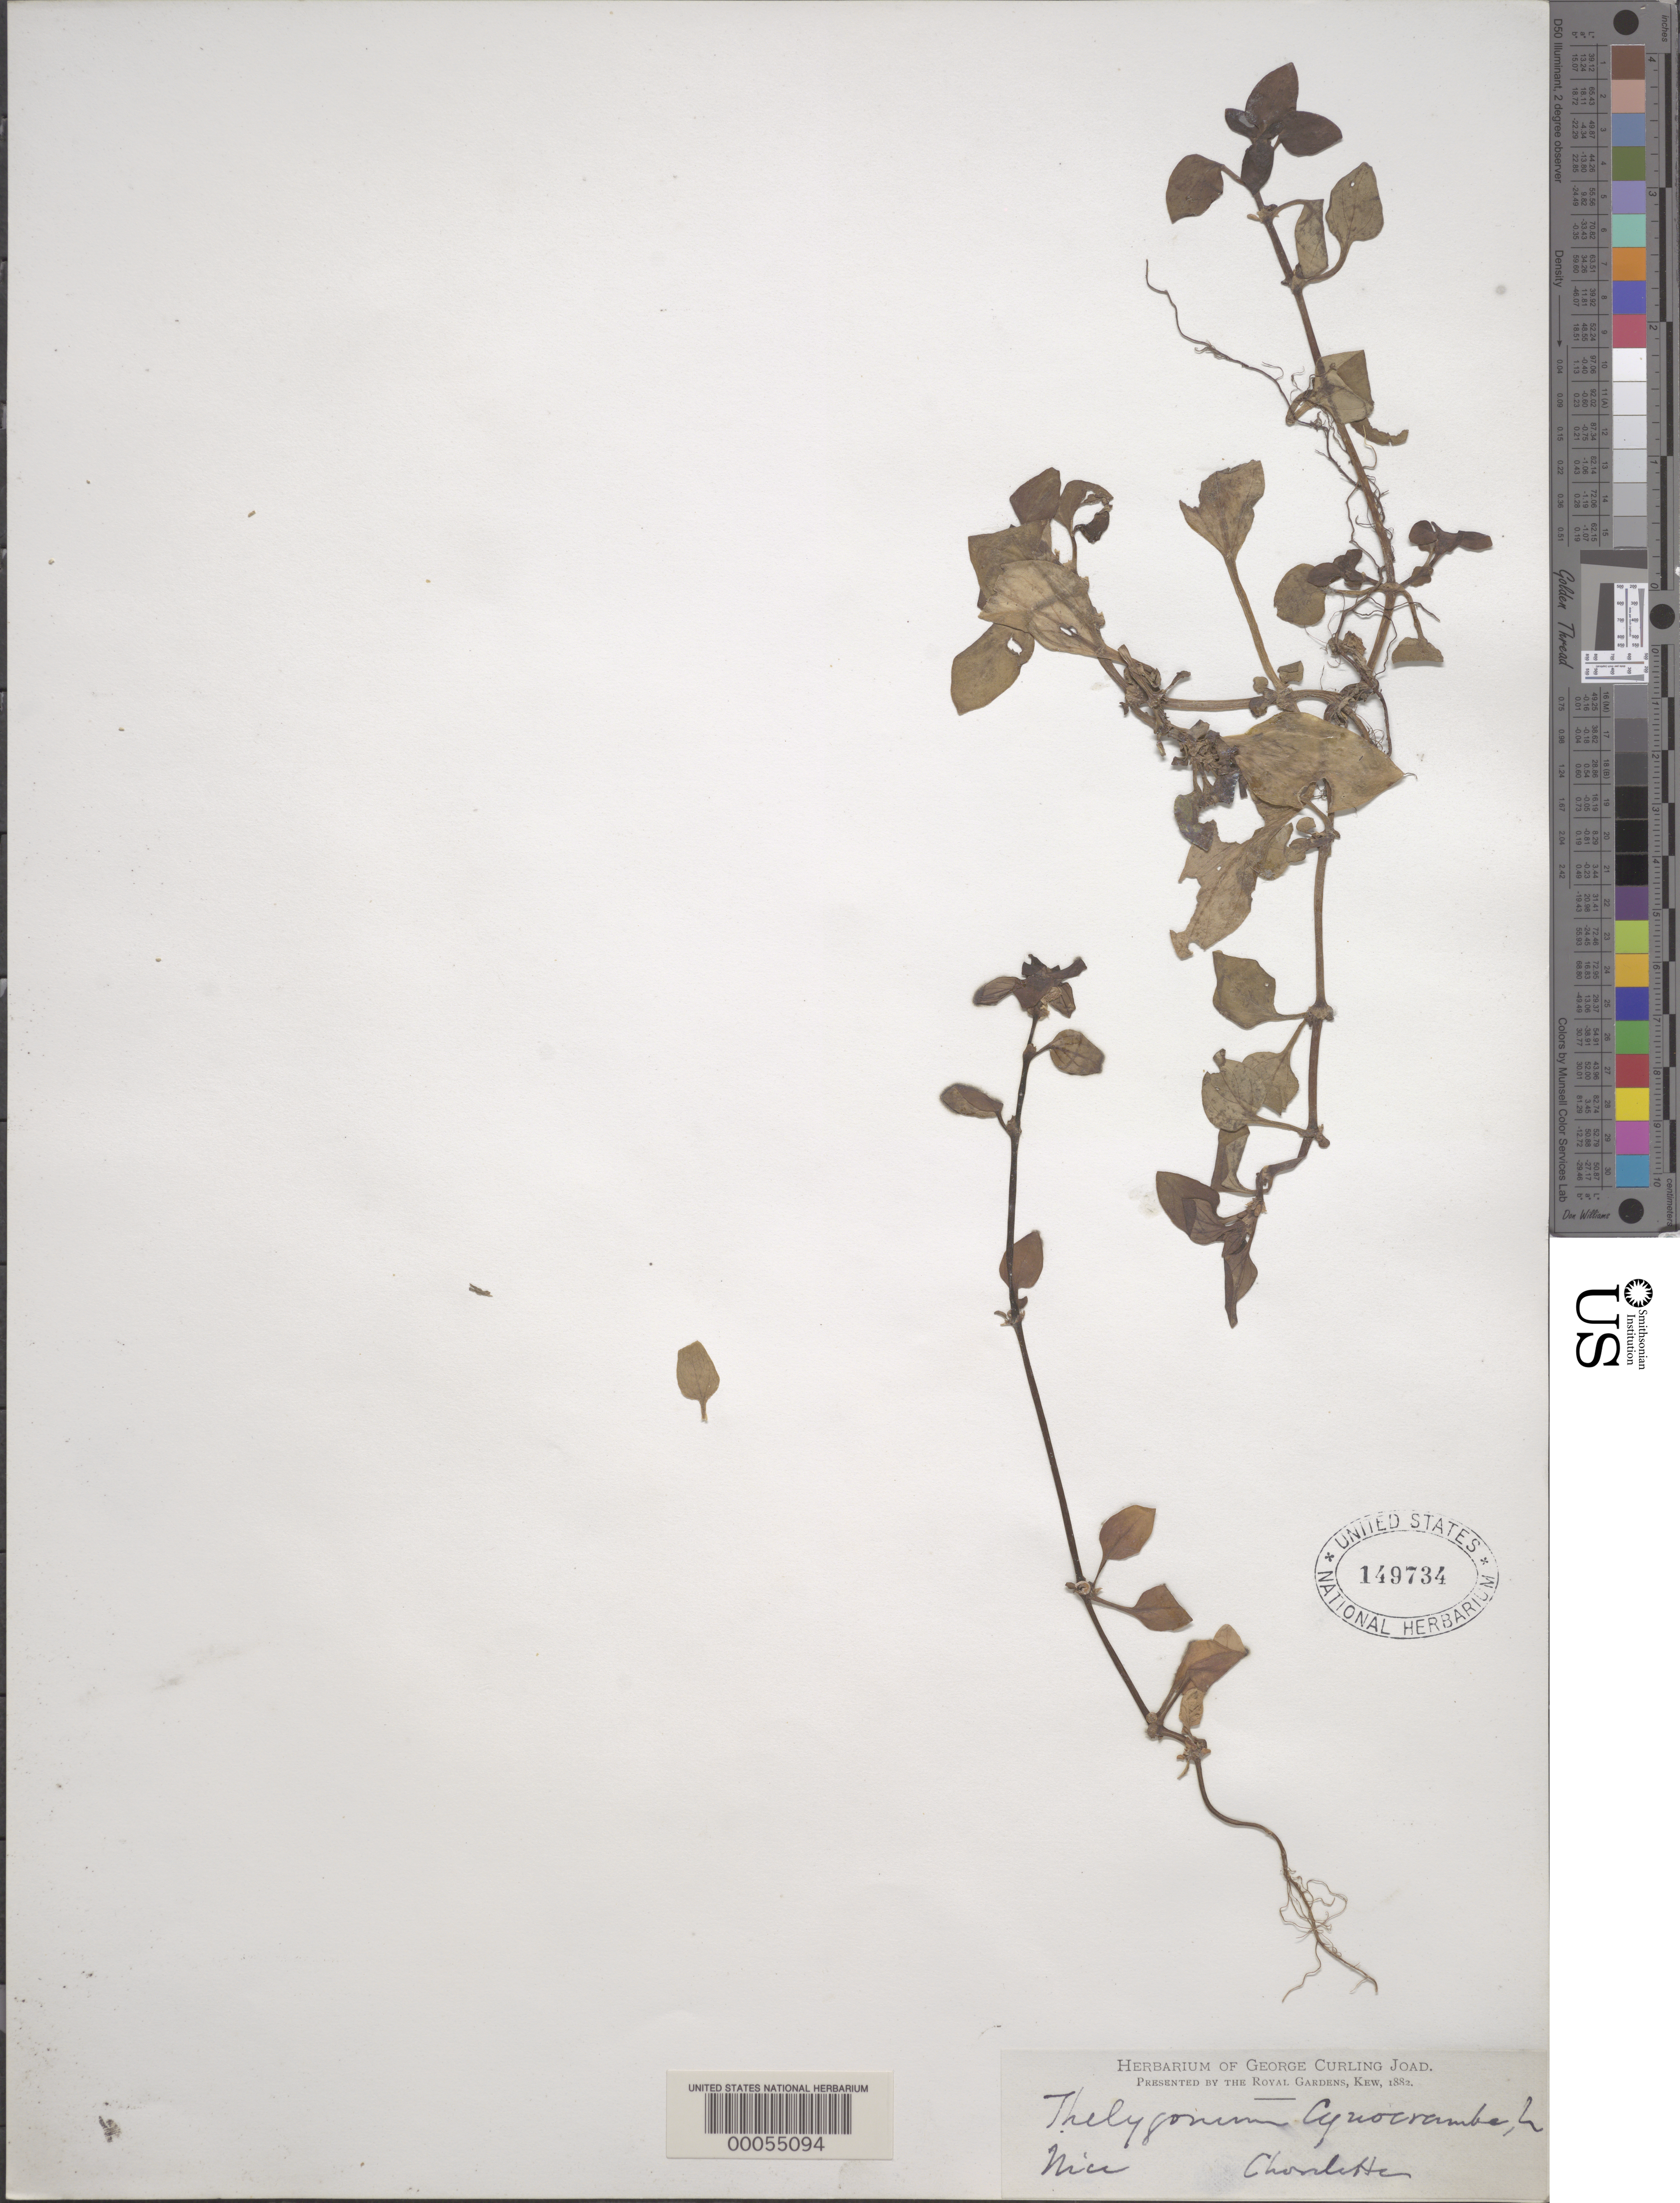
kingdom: Plantae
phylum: Tracheophyta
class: Magnoliopsida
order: Gentianales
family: Rubiaceae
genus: Theligonum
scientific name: Theligonum cynocrambe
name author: L.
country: France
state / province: Provence-Alpes-Cote d'Azur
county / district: Alpes-Maritimes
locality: Nice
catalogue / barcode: US 149734